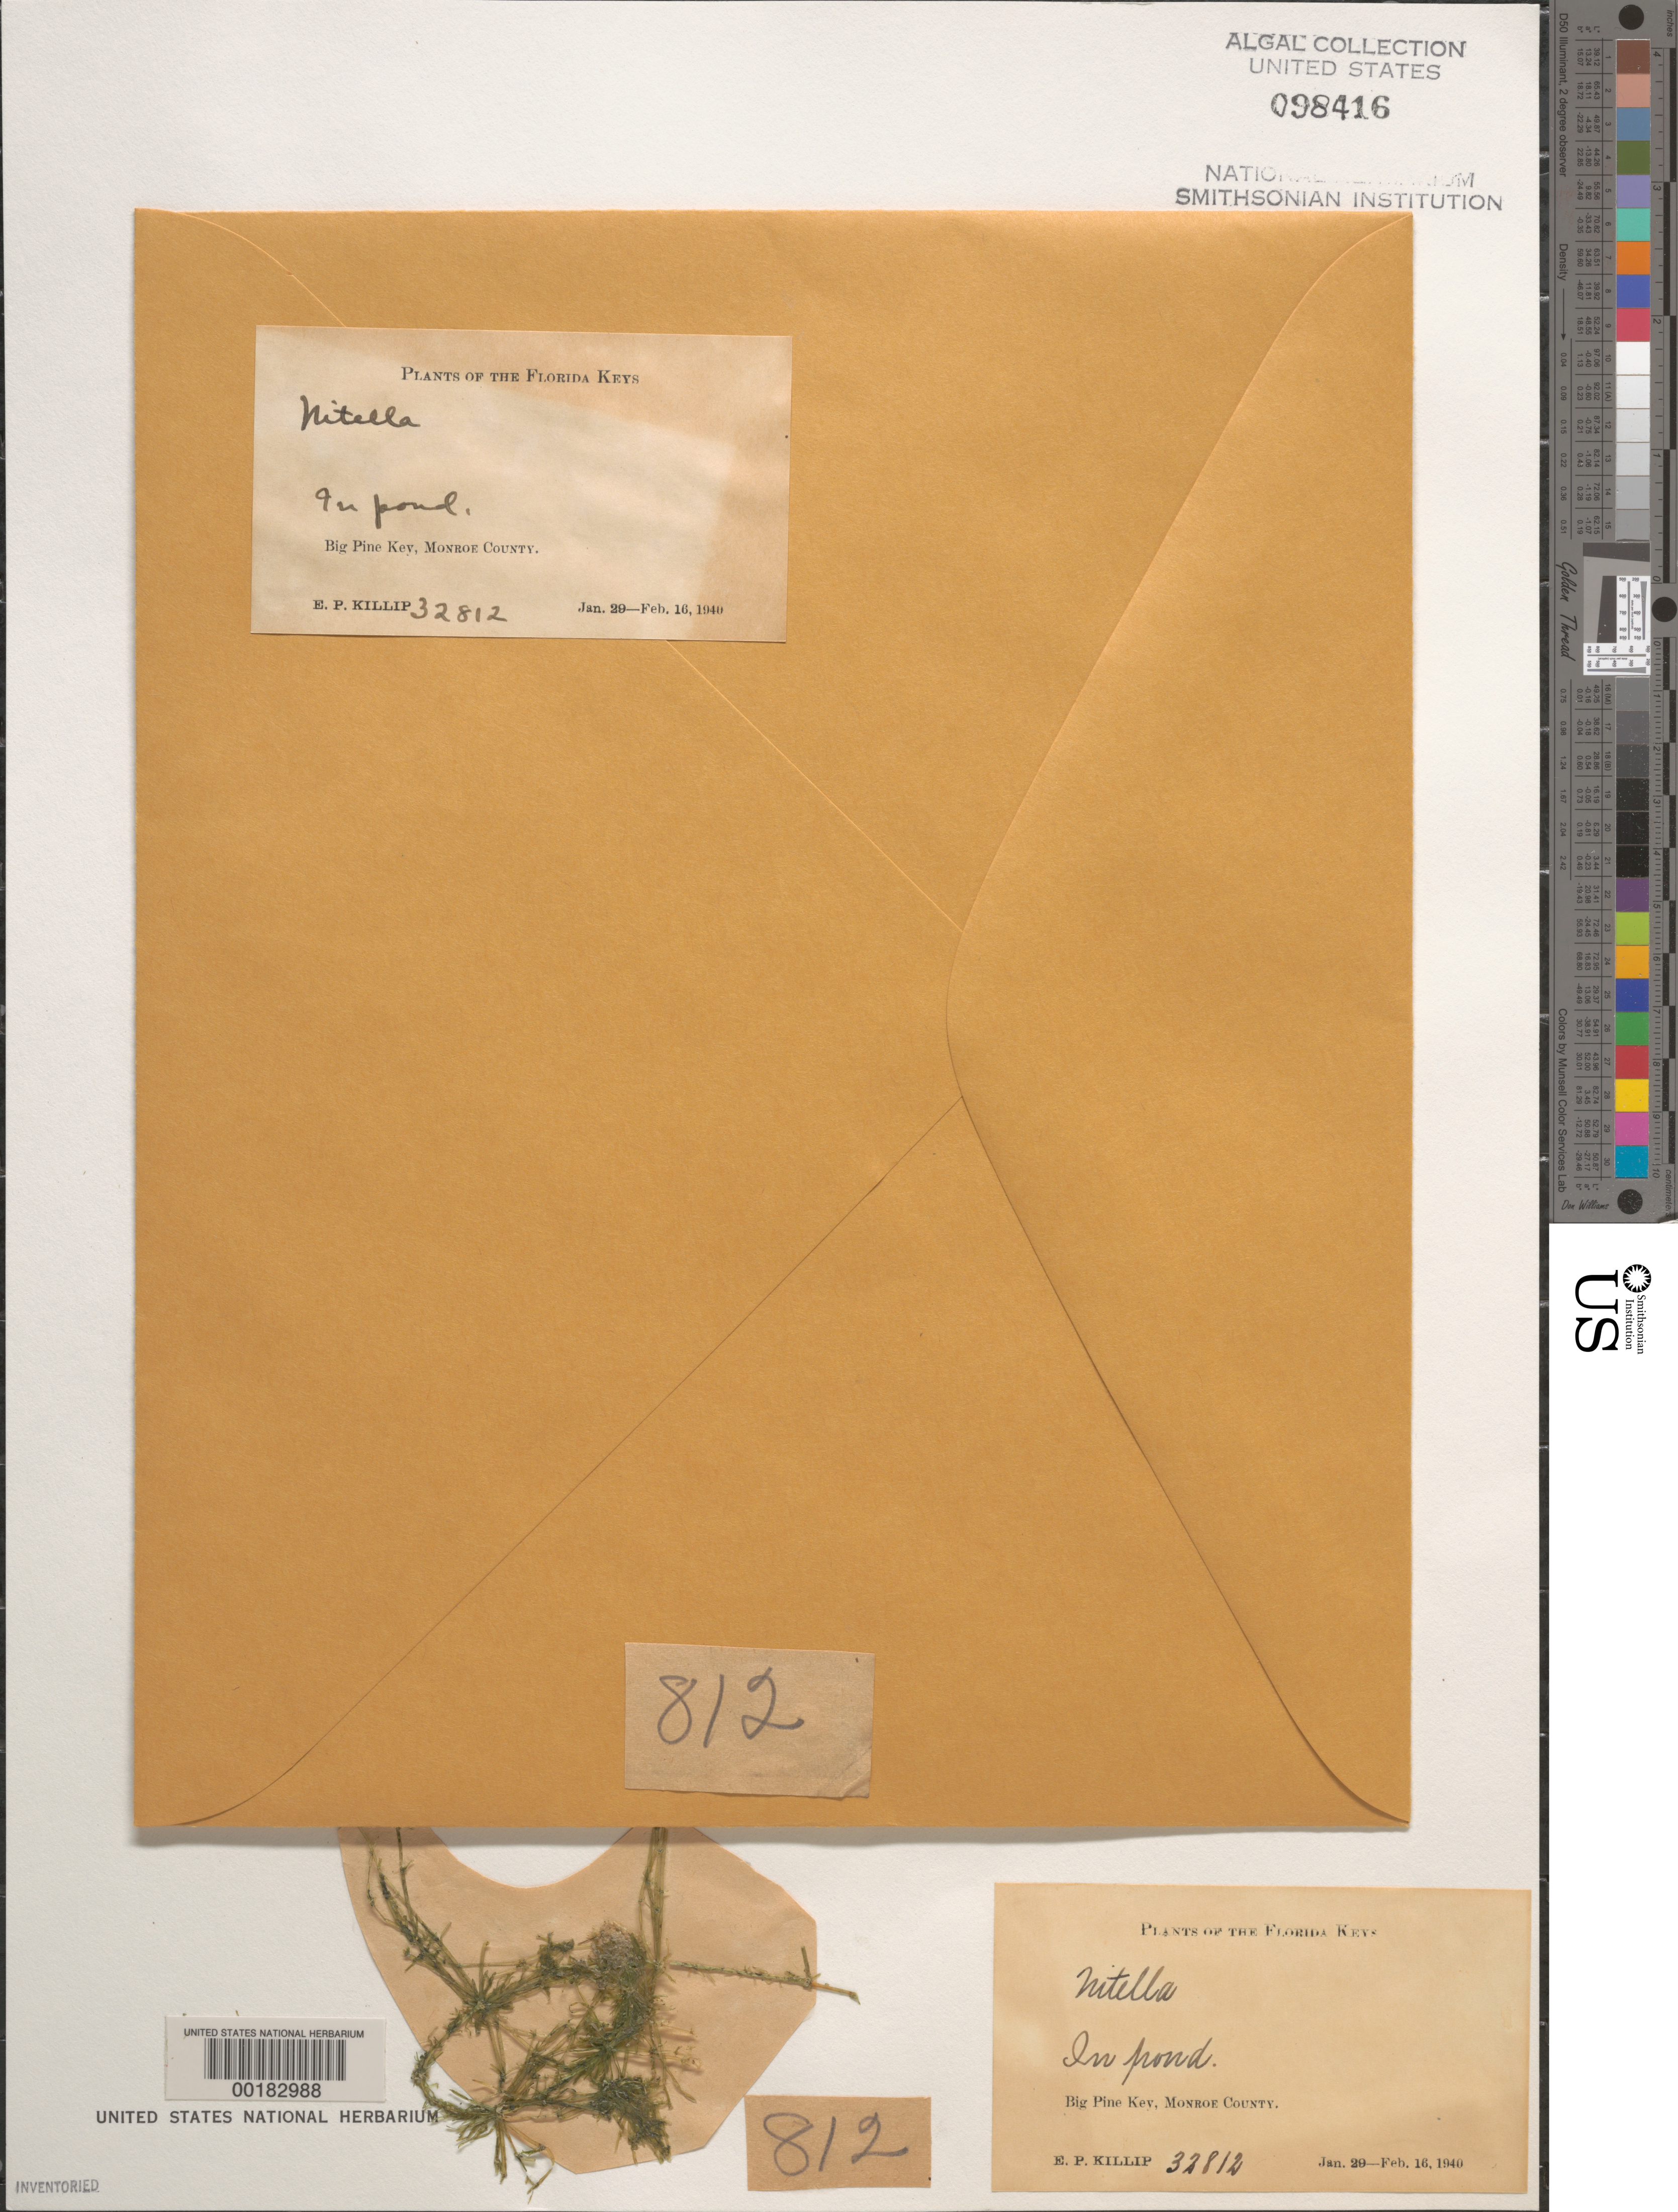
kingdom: Plantae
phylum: Charophyta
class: Charophyceae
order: Charales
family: Characeae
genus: Nitella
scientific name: Nitella sp.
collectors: E. P. Killip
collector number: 32812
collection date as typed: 29 Jan 1940 TO 16 Feb 1940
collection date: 1940-01-29/1940-02-16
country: United States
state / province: Florida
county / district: Monroe County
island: Big Pine Key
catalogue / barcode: US 98416